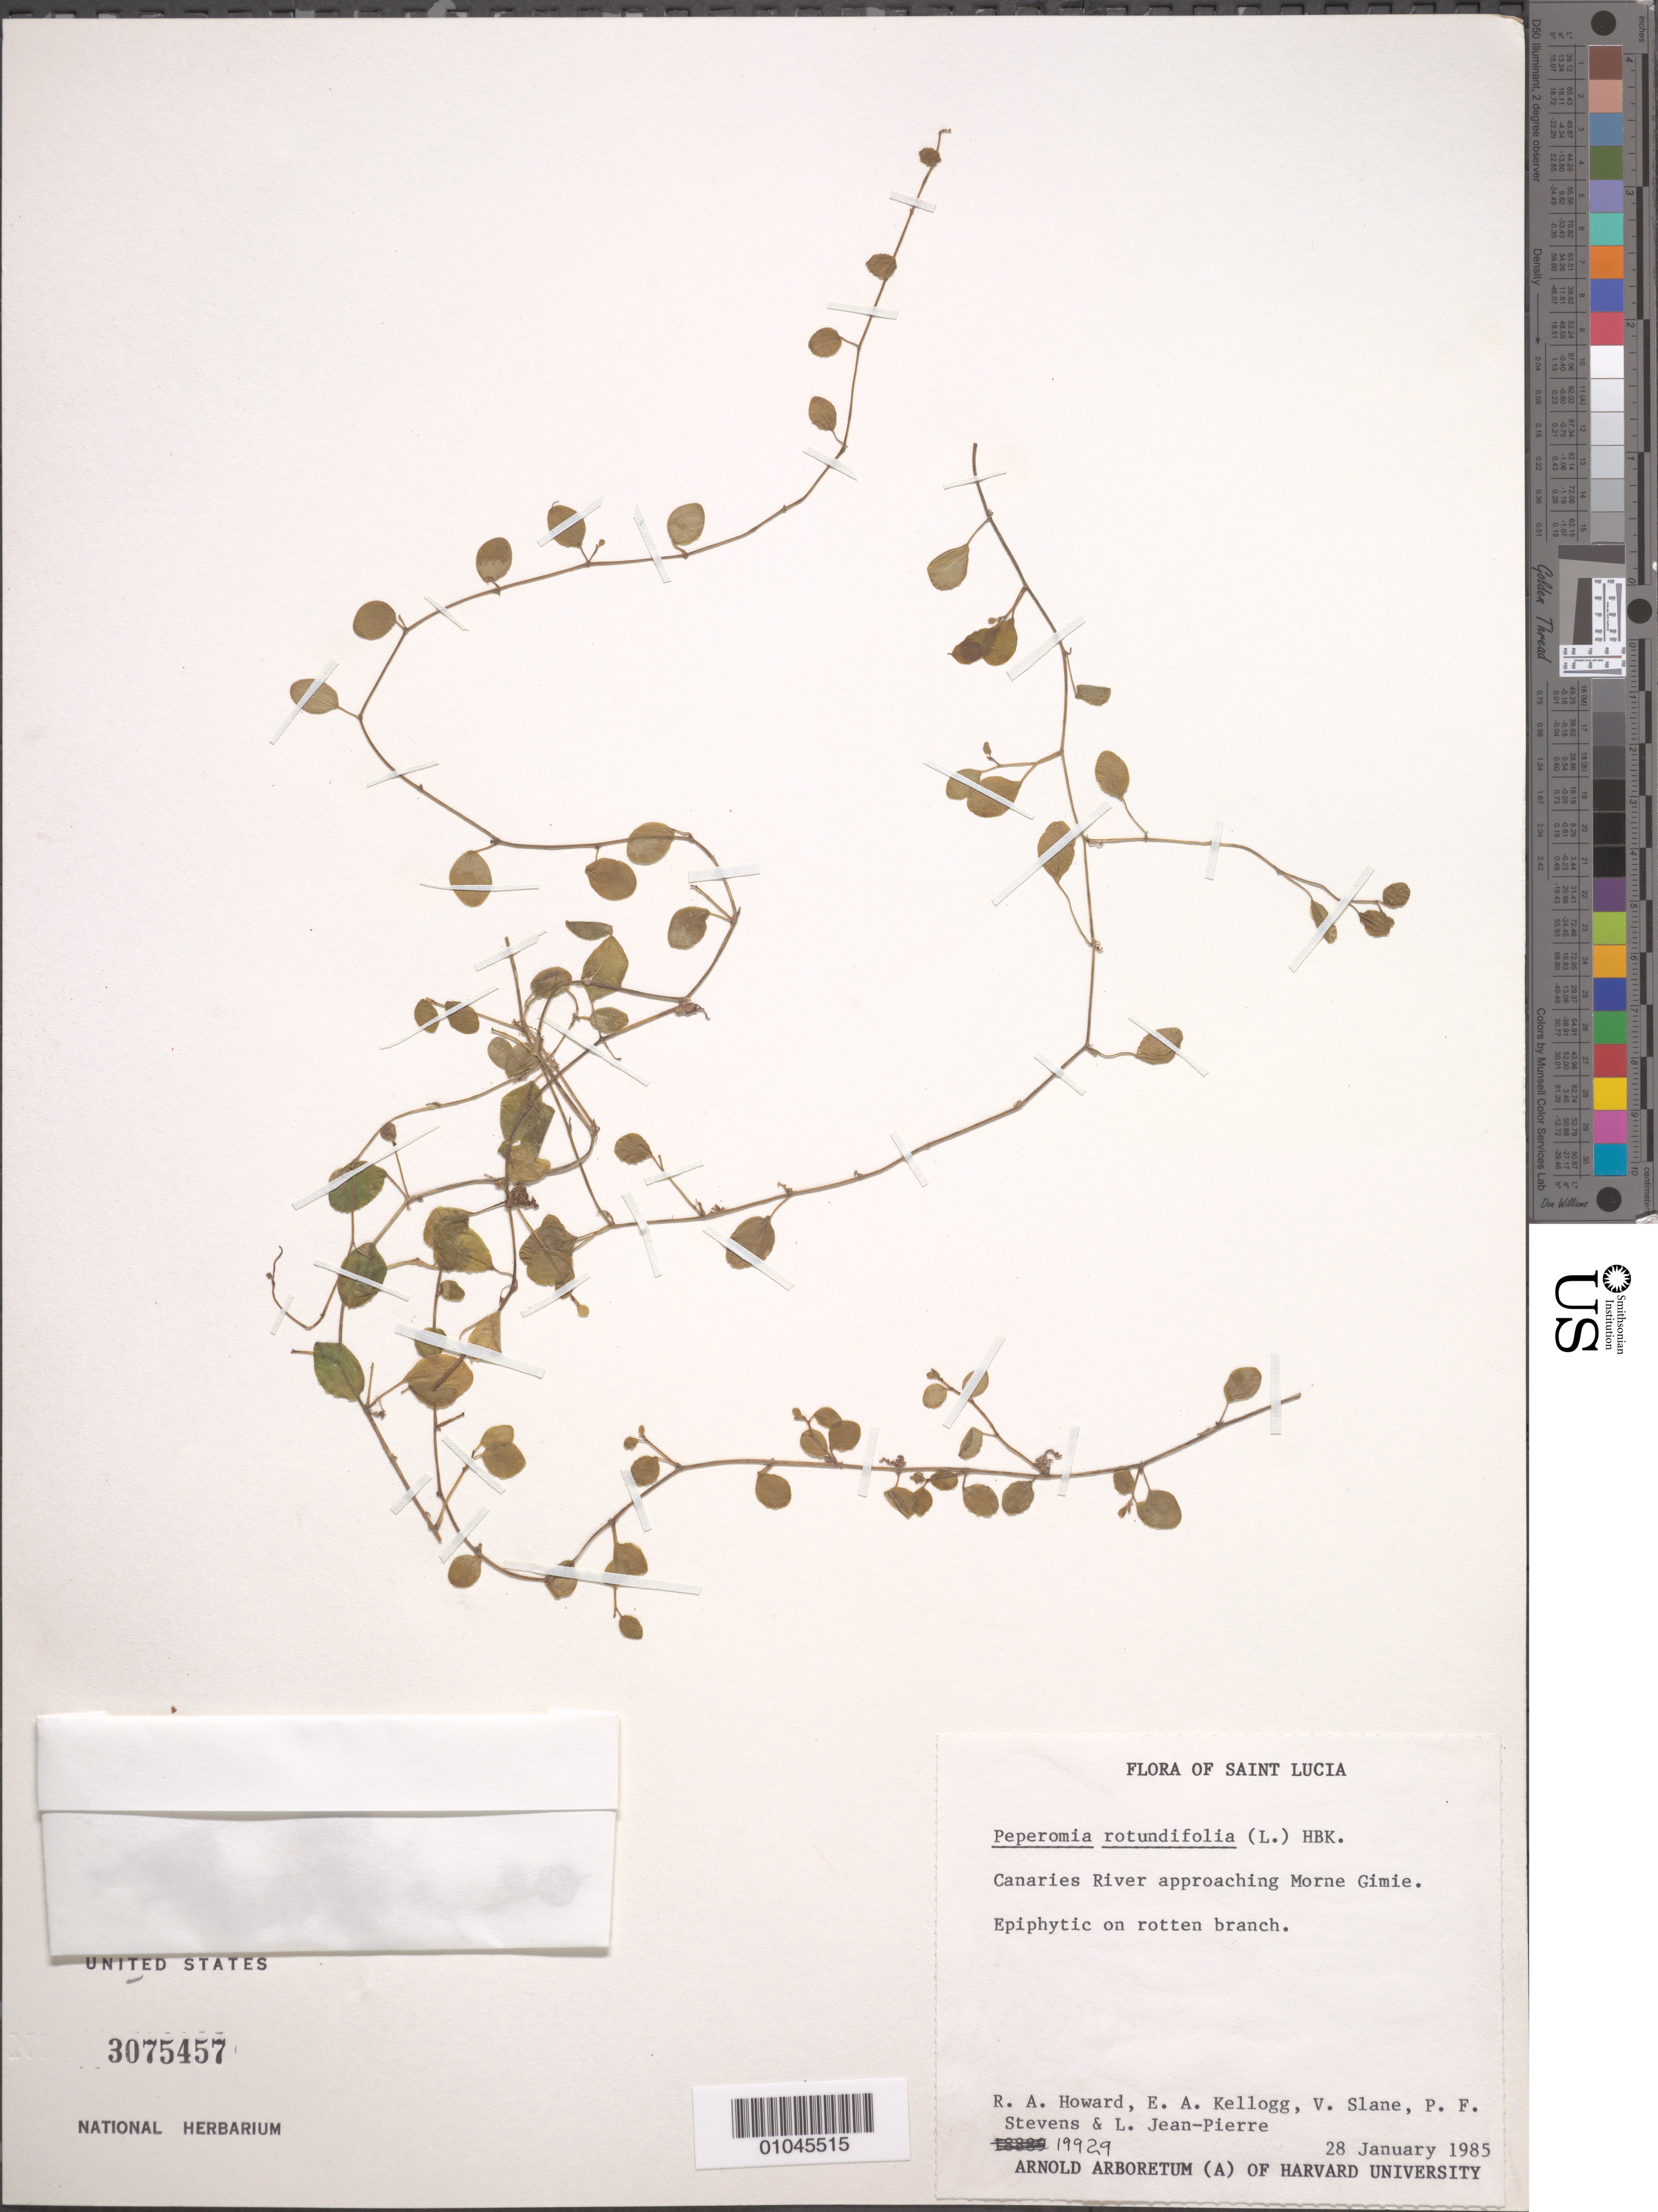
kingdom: Plantae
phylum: Tracheophyta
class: Magnoliopsida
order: Piperales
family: Piperaceae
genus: Peperomia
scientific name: Peperomia rotundifolia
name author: (L.) Kunth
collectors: R. A. Howard, E. A. Kellogg, V. Slane, P. F. Stevens & L. L. Jean-Pierre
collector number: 19929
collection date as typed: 28 Jan 1985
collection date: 1985-01-28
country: St. Lucia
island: St. Lucia I.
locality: Canaries River approaching Morne Gimie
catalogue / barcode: US 3075457